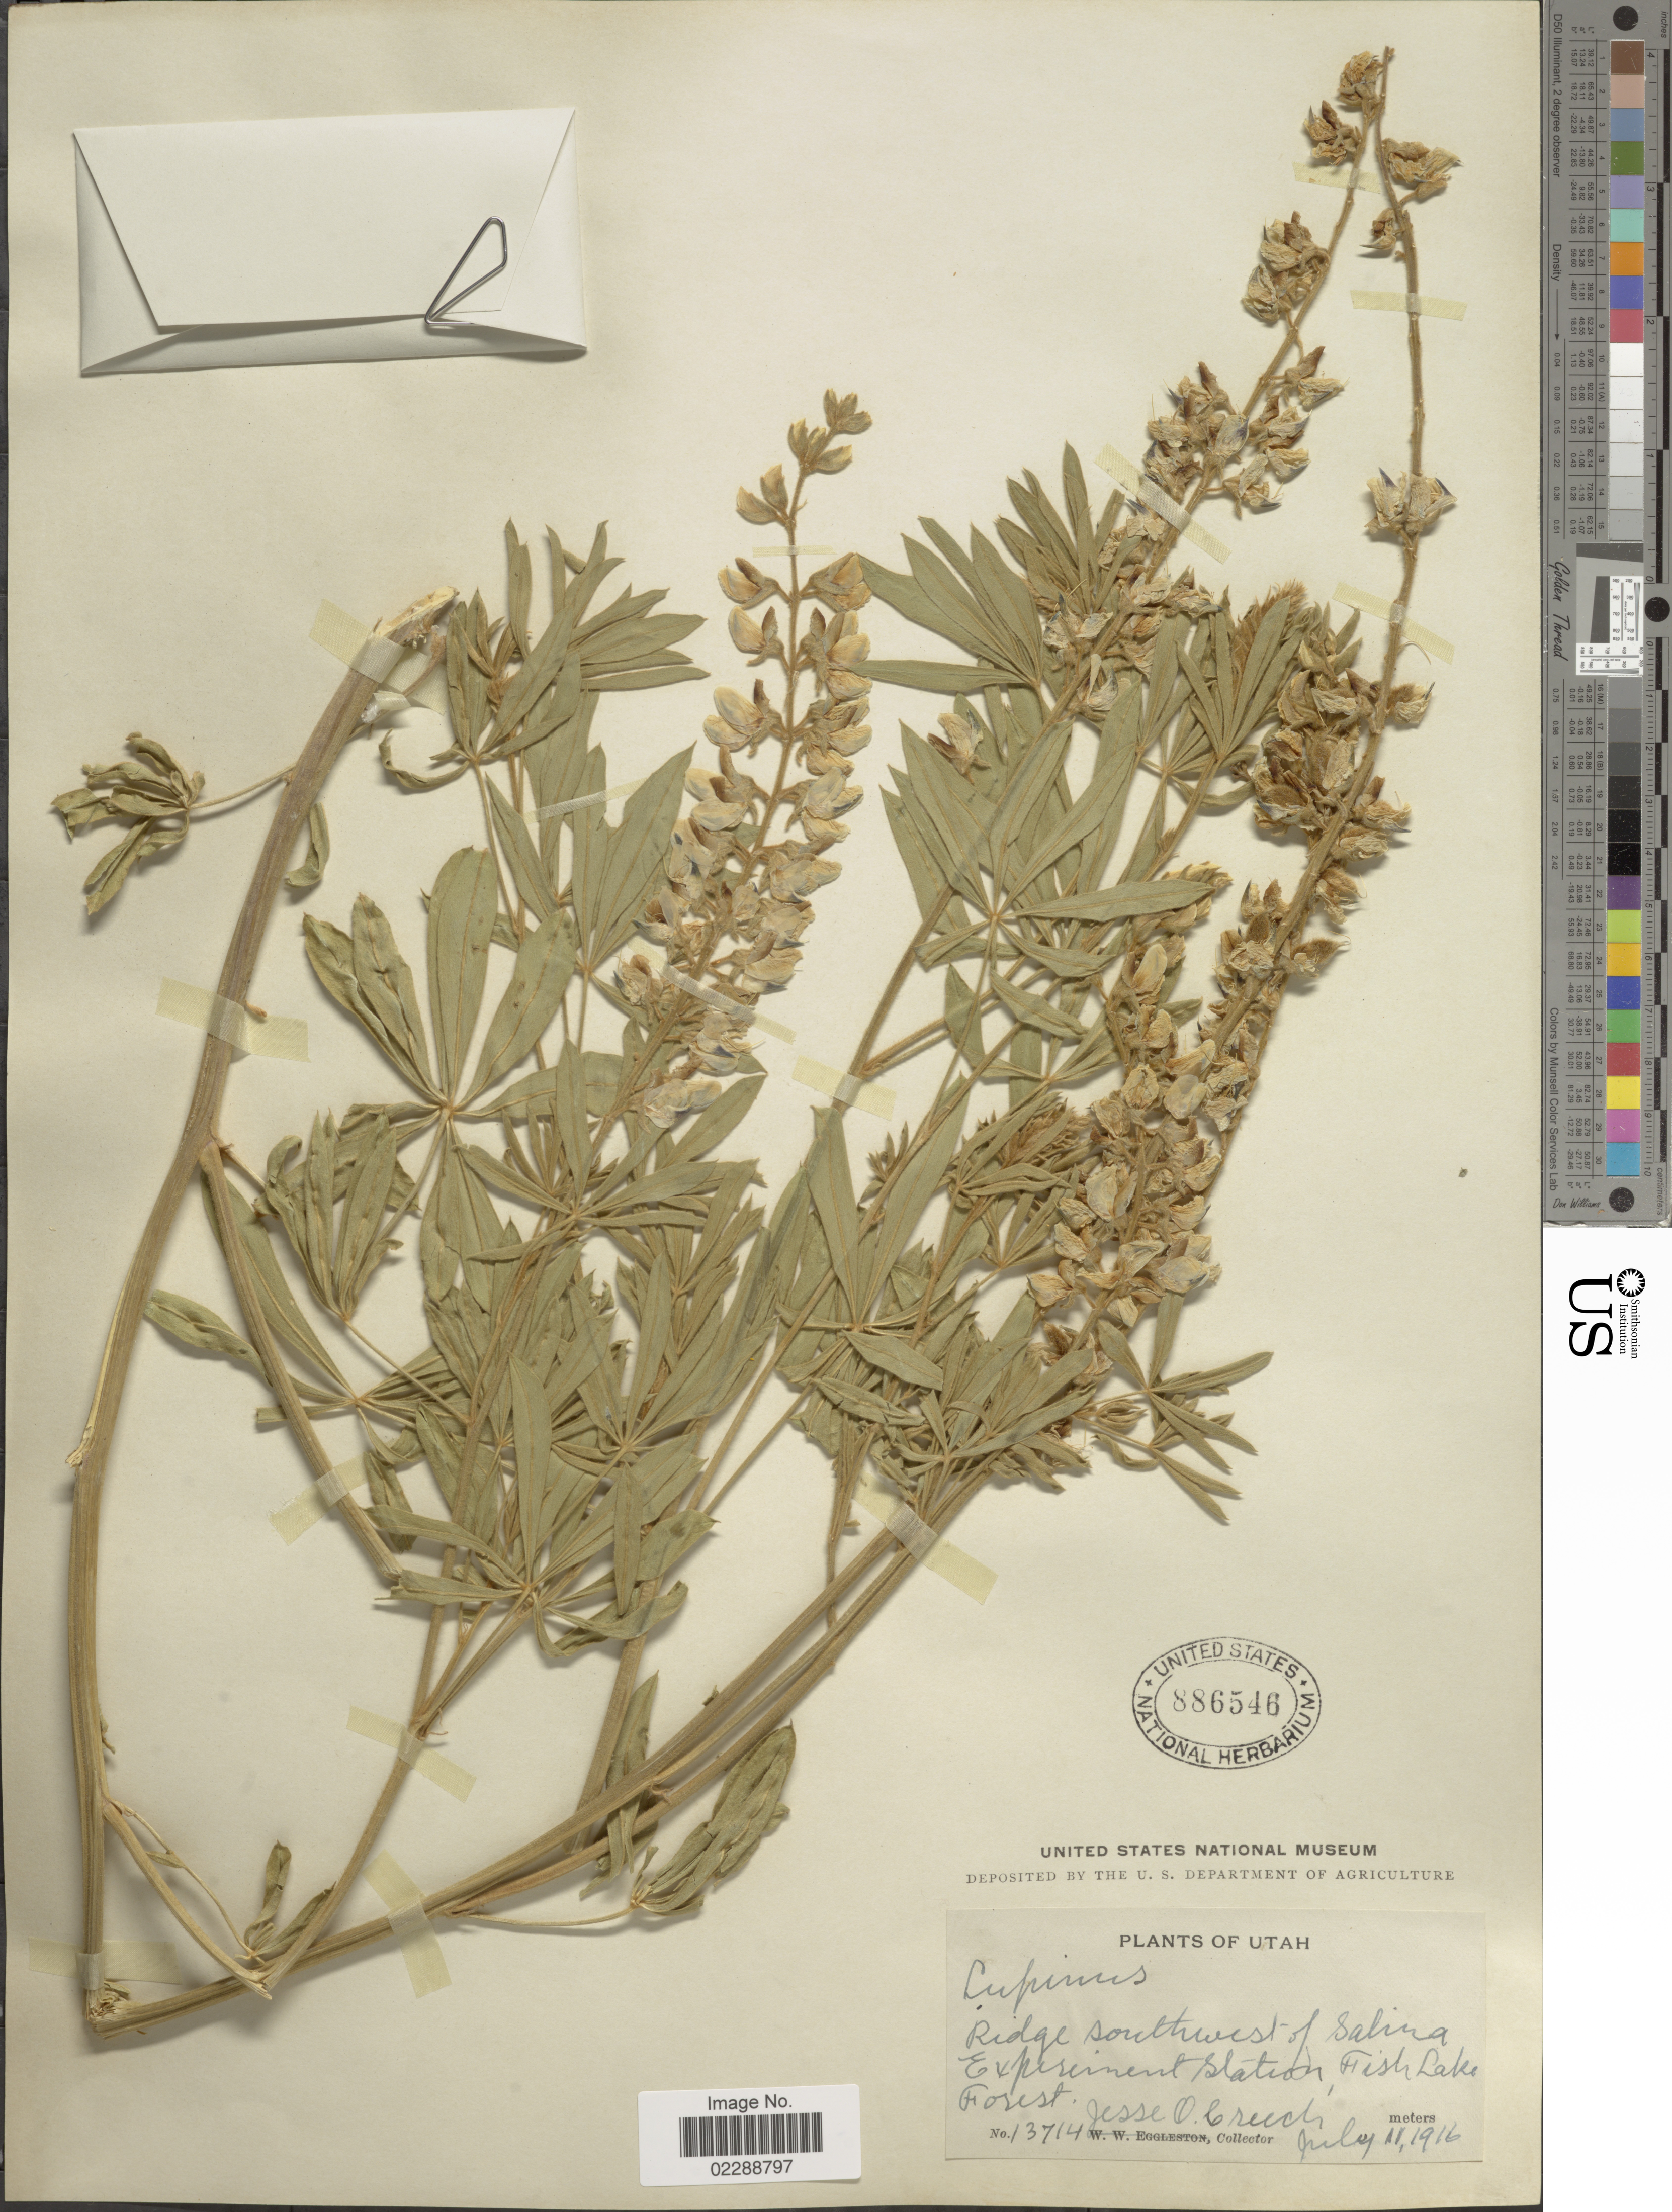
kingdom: Plantae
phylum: Tracheophyta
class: Magnoliopsida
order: Fabales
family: Fabaceae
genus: Lupinus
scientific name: Lupinus sp.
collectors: J. Creech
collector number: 13714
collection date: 1916-07-11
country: United States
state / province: Utah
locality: Ridge southwest of Salina Experiment Station, Fish Lake Forest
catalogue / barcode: US 886546